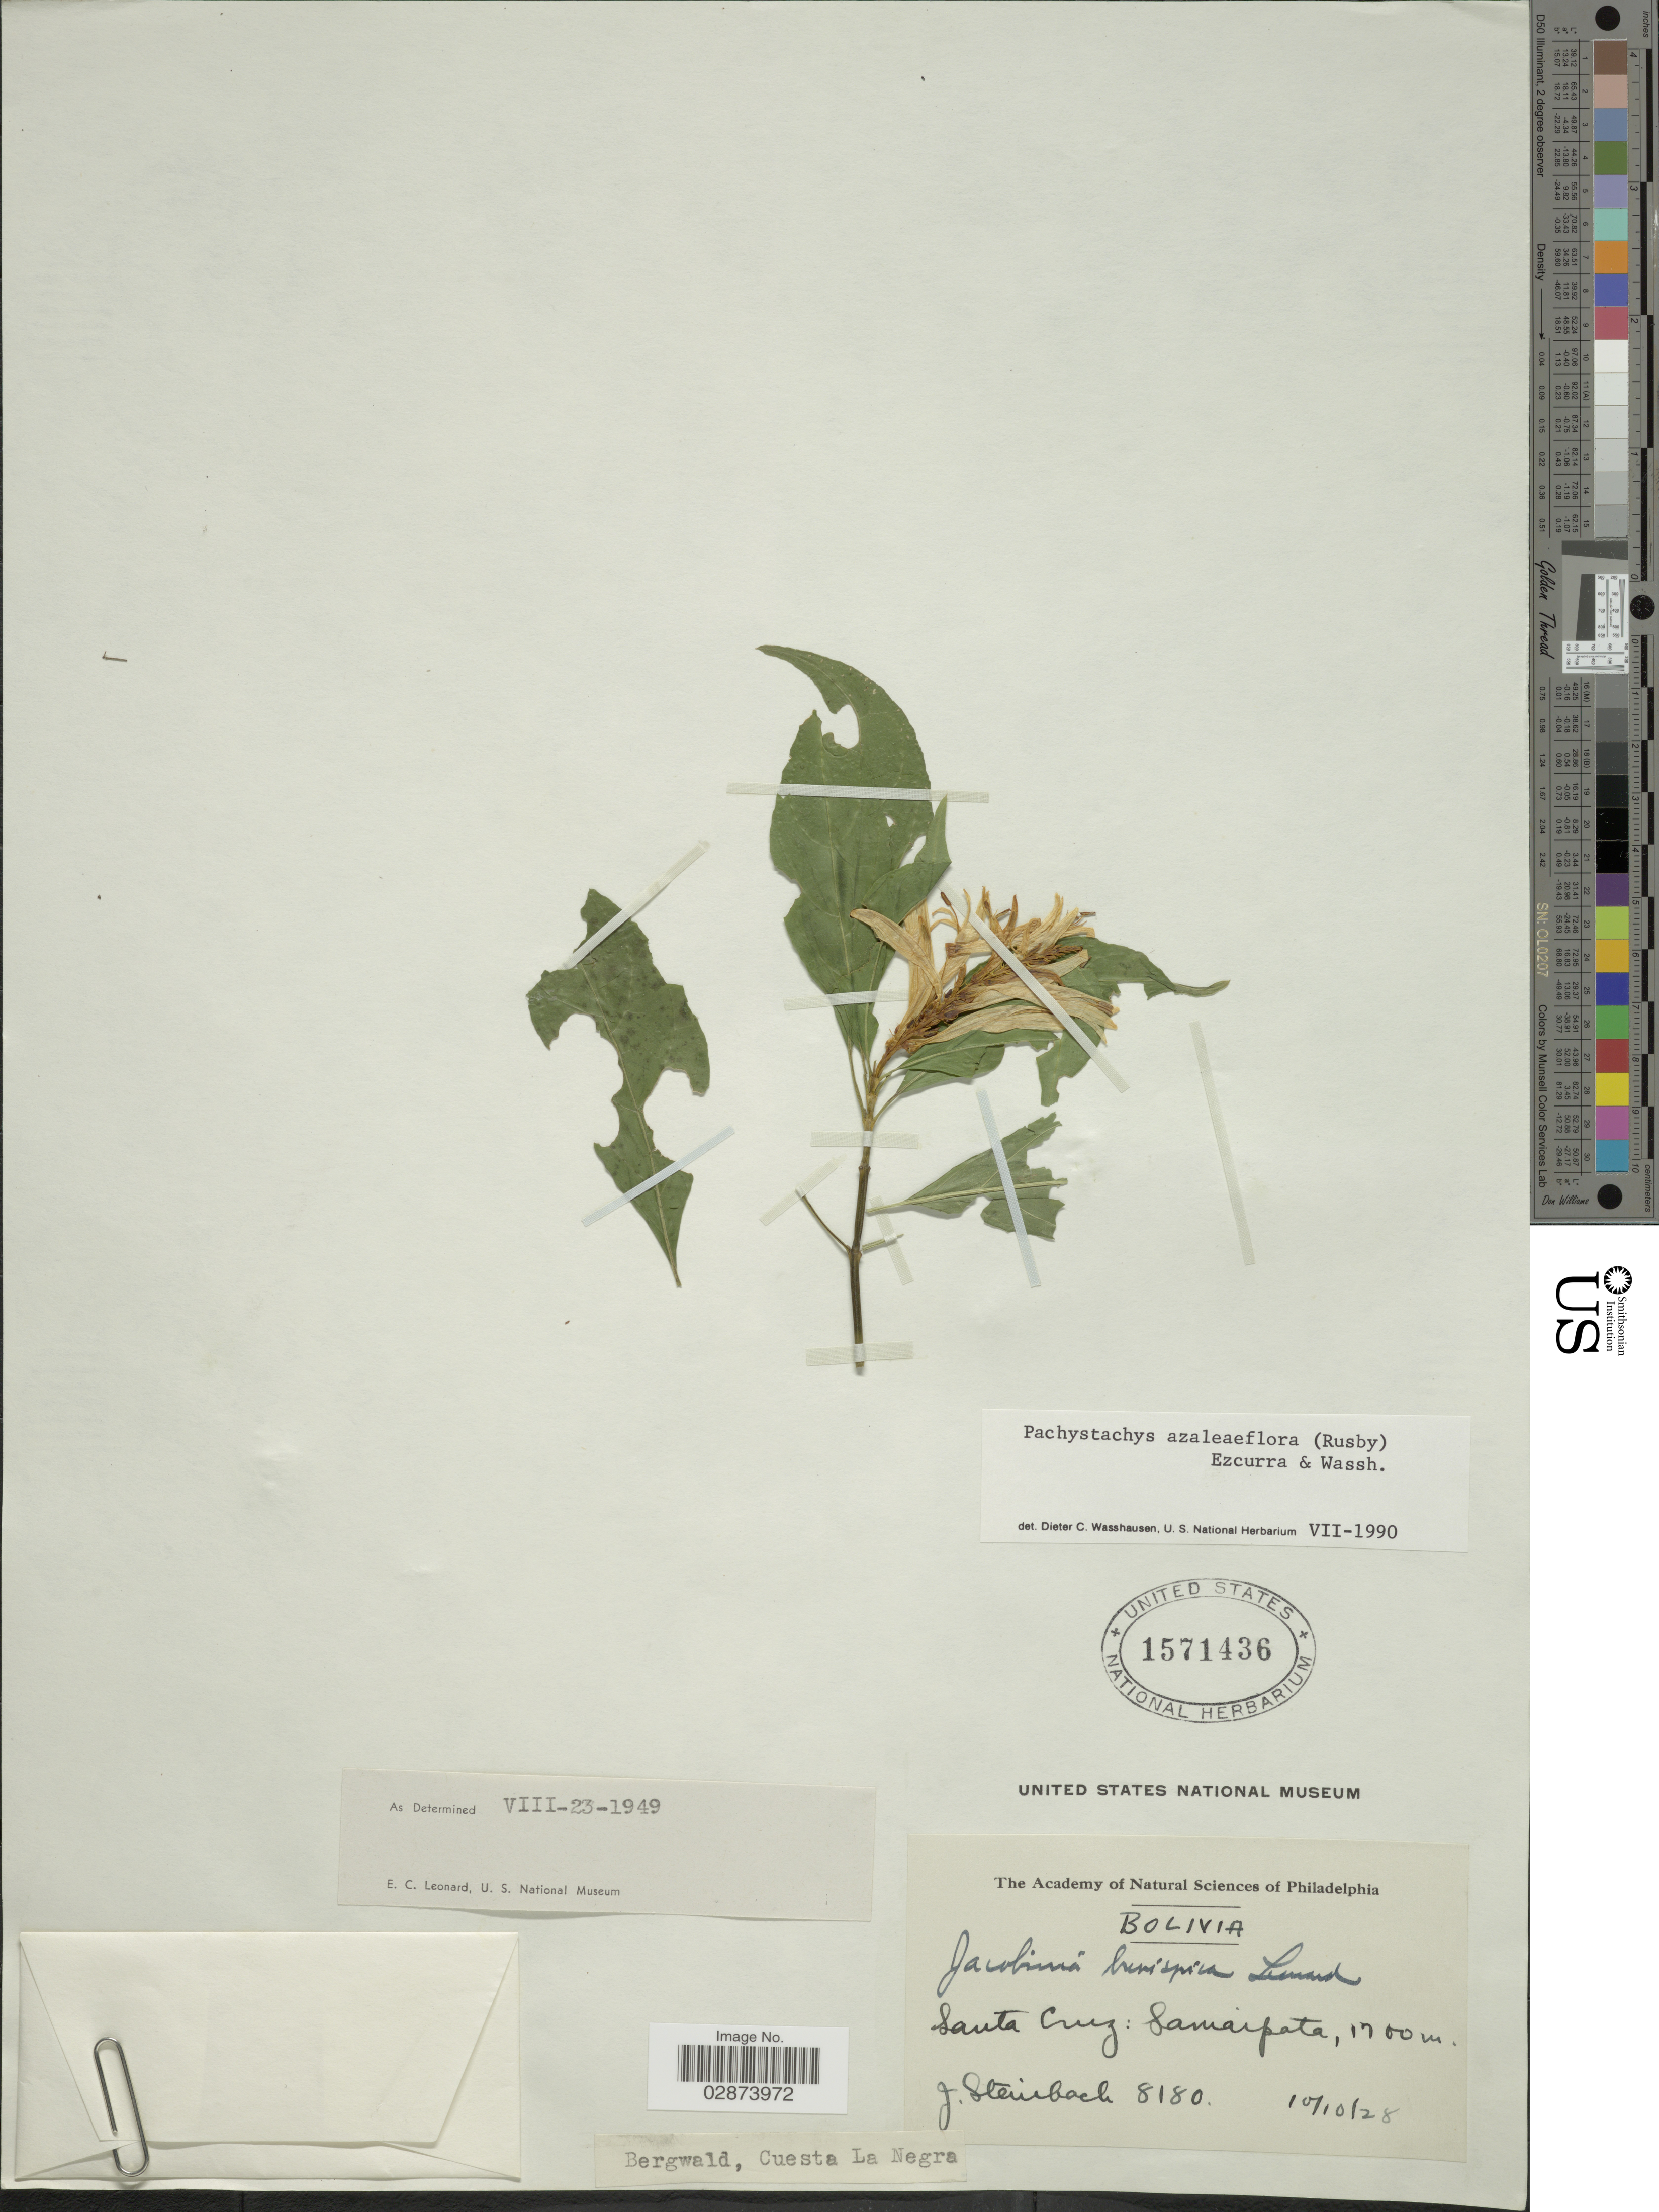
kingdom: Plantae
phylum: Tracheophyta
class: Magnoliopsida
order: Lamiales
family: Acanthaceae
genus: Schaueria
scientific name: Schaueria azaleiflora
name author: Rusby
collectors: J. Steinbach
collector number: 8180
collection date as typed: Transcribed d/m/y: 10/10/28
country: Bolivia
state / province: Santa Cruz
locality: Samaipata.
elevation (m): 1700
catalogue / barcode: US 1571436